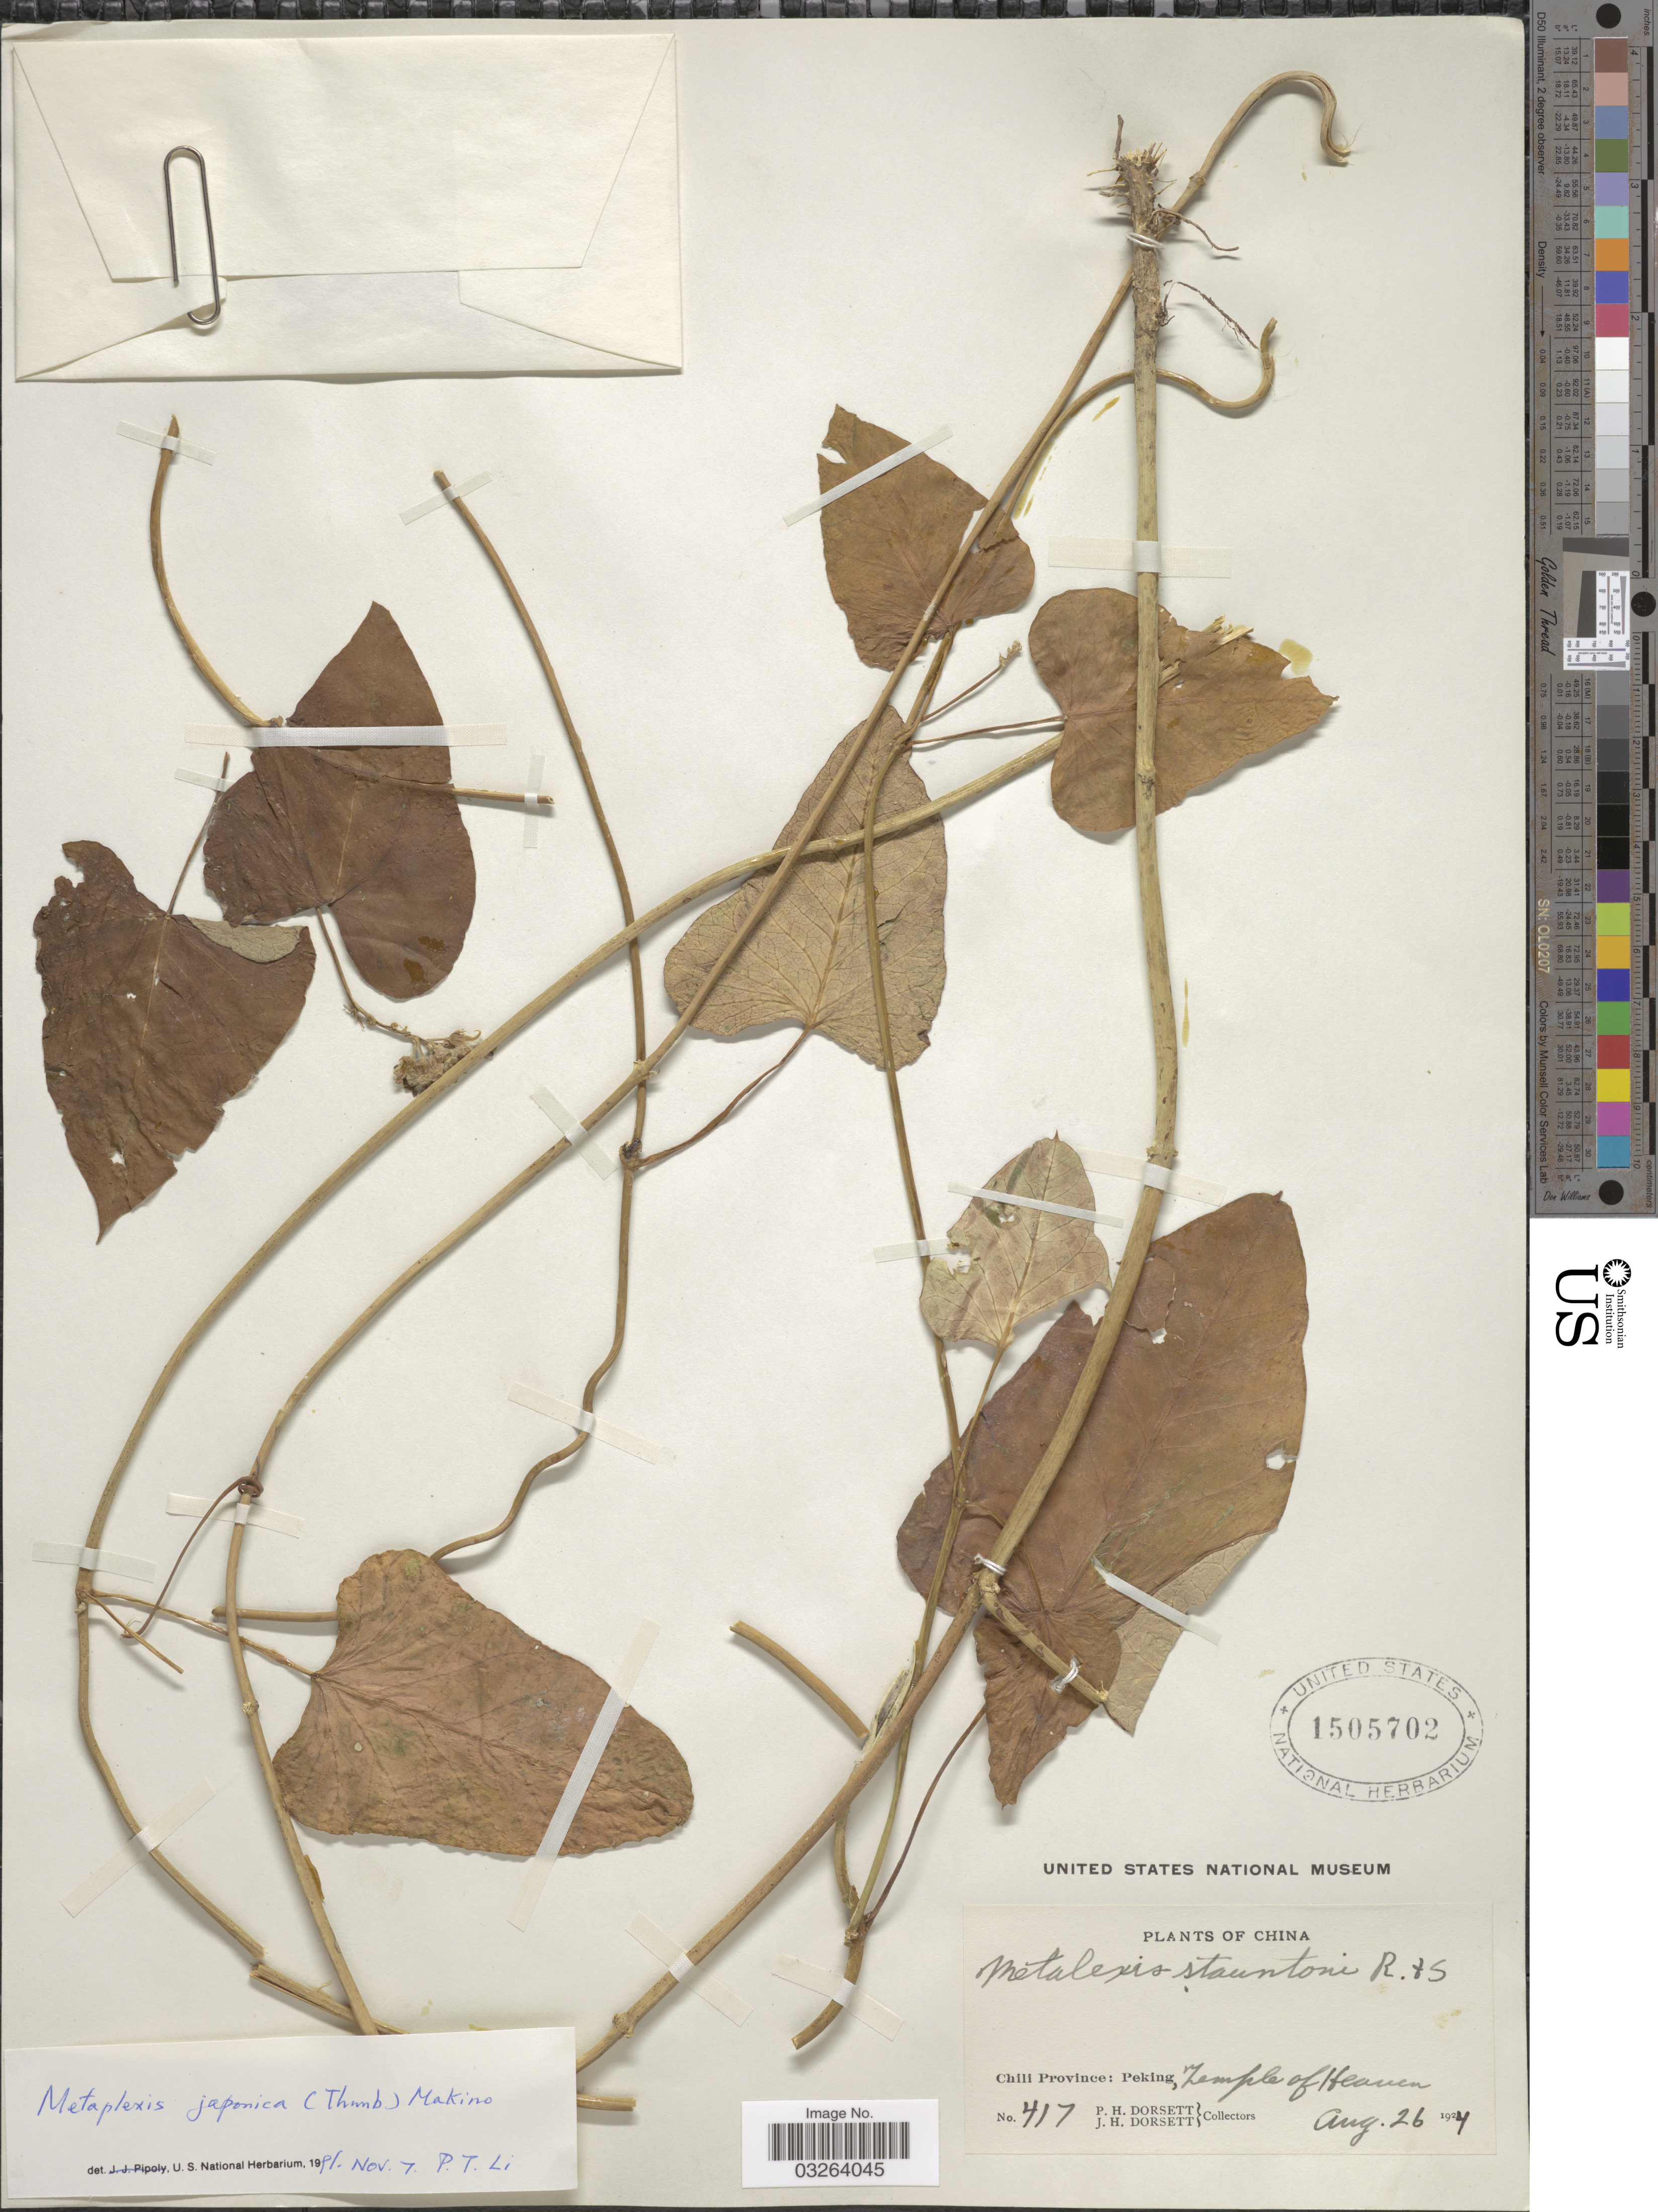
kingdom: Plantae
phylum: Tracheophyta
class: Magnoliopsida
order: Gentianales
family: Apocynaceae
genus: Metaplexis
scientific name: Metaplexis japonica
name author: (Thunb.) Makino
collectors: P. H. Dorsett & J. Dorsett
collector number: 417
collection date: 1924-08-26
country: China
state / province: Beijing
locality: Chili Province; Peking, Temple of Heaven.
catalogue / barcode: US 1505702